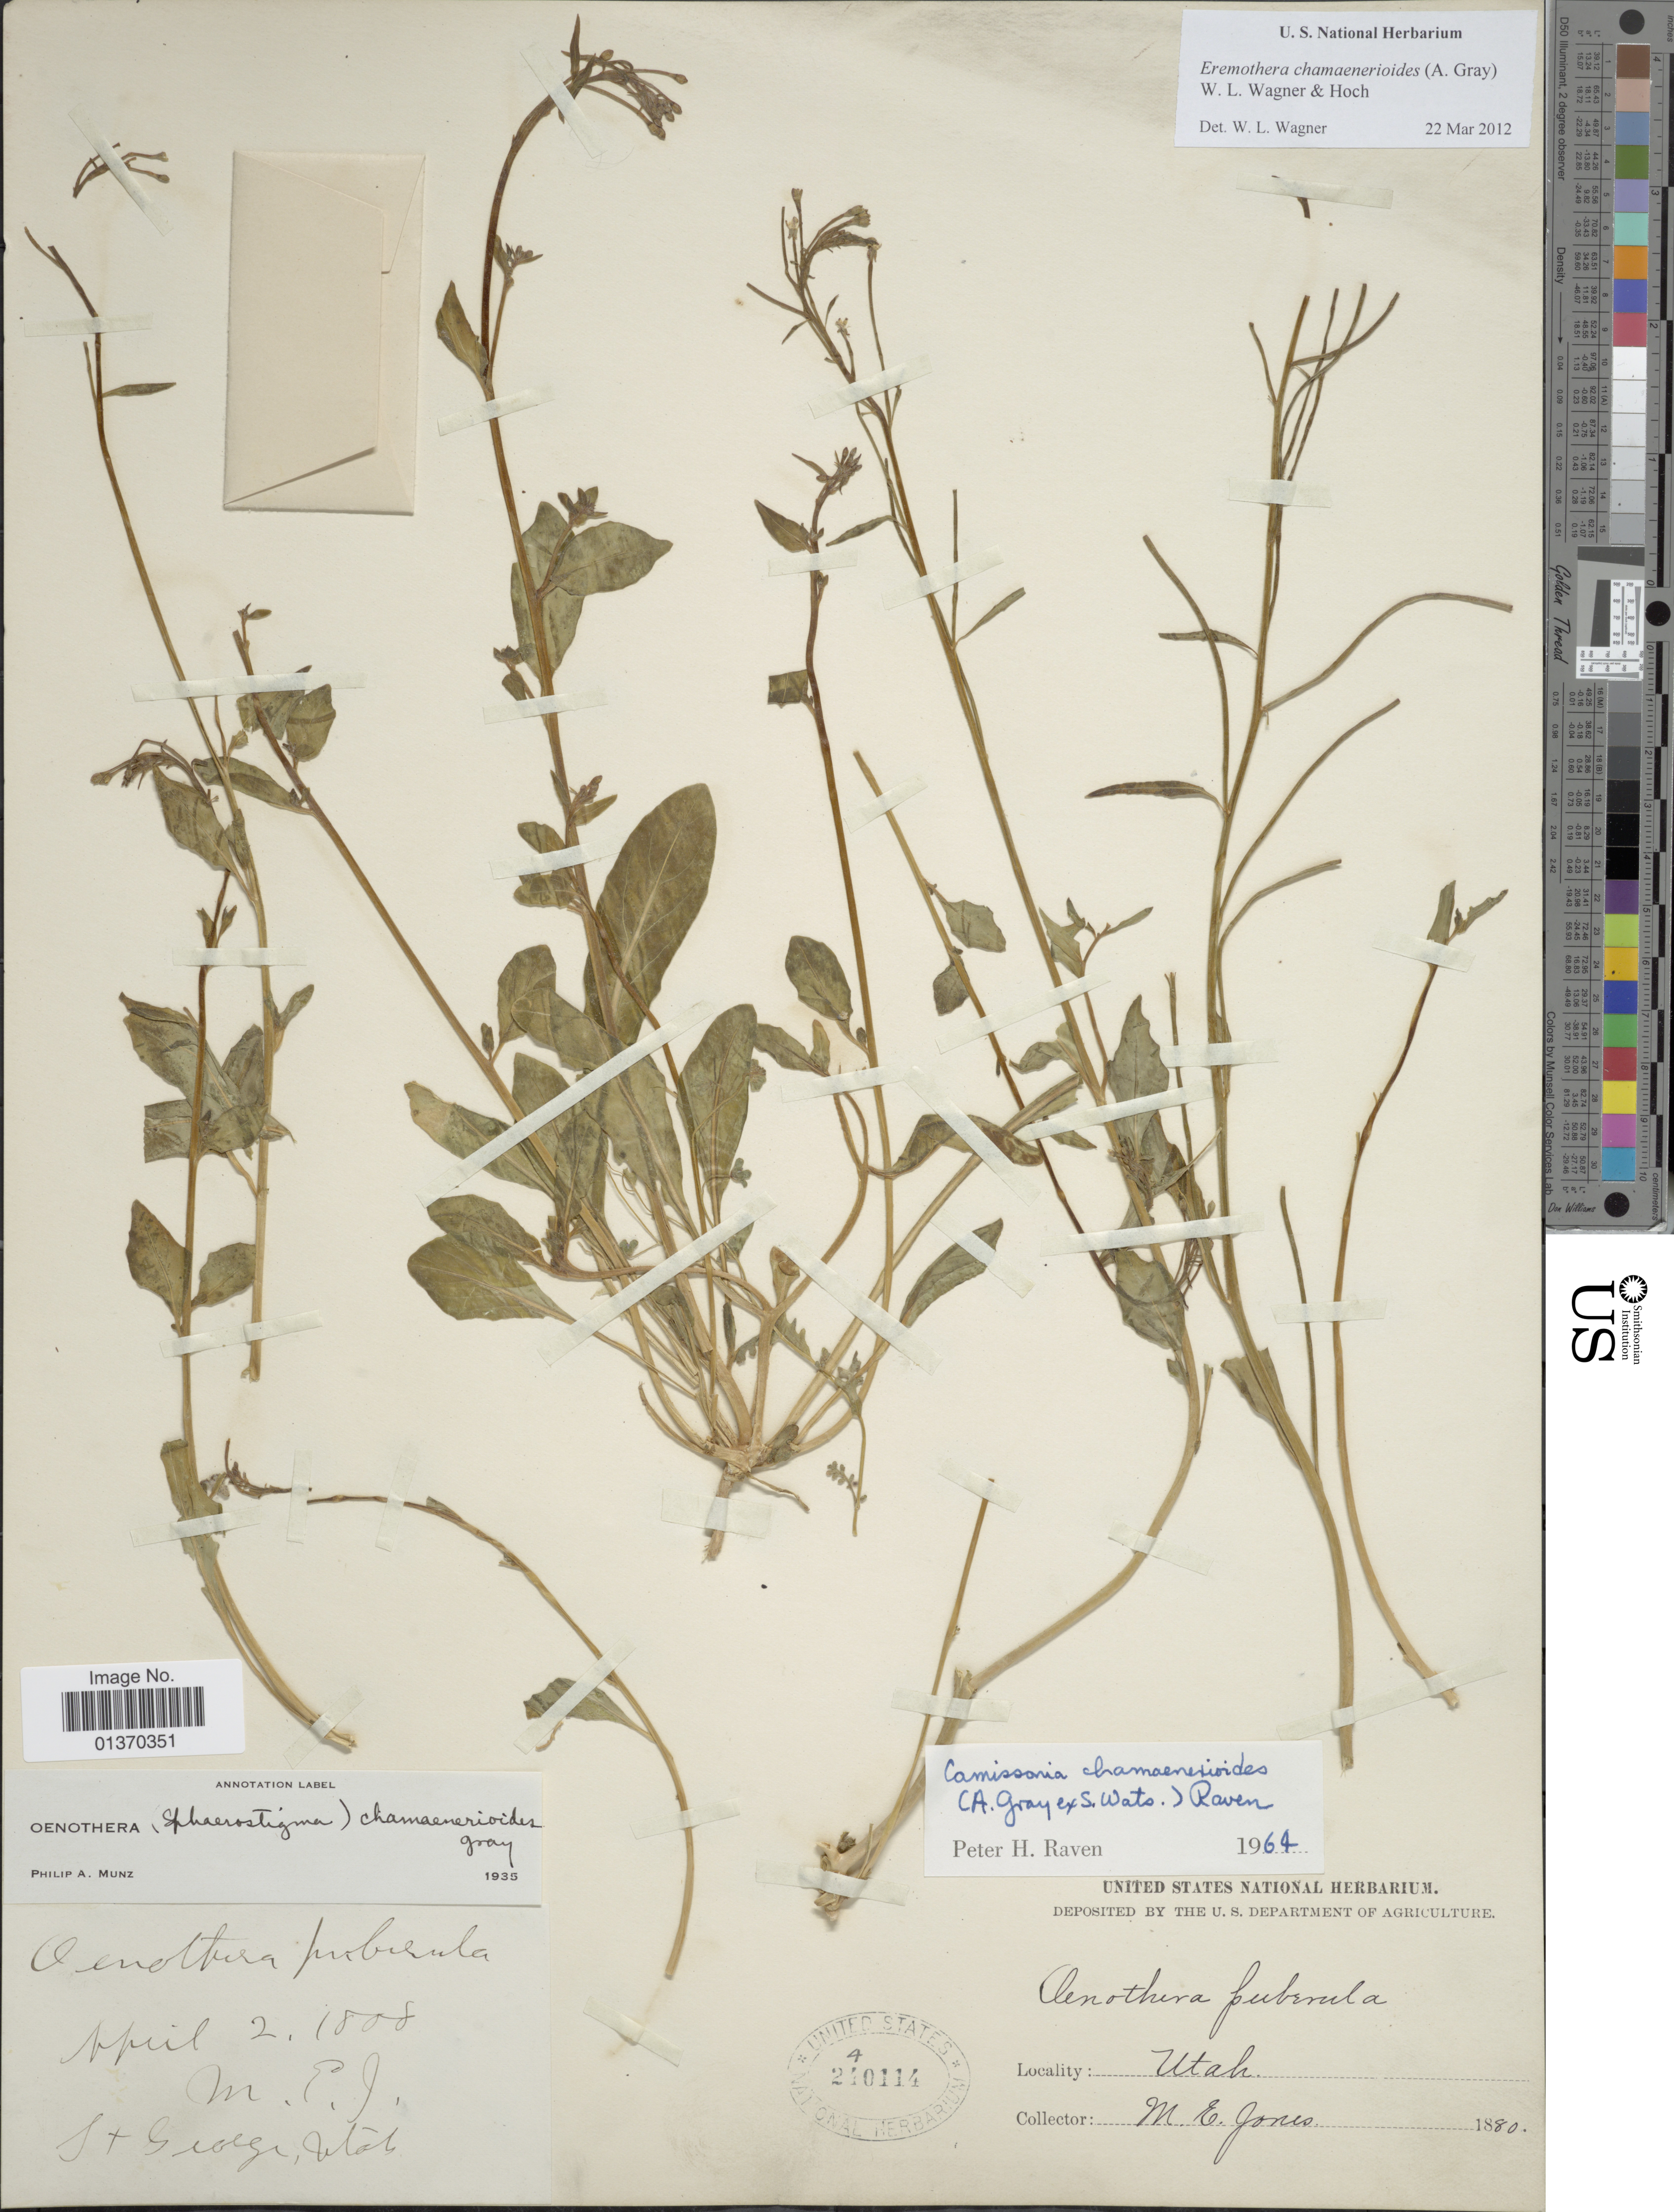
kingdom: Plantae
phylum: Tracheophyta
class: Magnoliopsida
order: Myrtales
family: Onagraceae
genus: Eremothera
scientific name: Eremothera chamaenerioides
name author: (A. Gray) W.L. Wagner & Hoch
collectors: M. E. Jones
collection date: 1880-04-02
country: United States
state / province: Utah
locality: St George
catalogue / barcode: US 240114